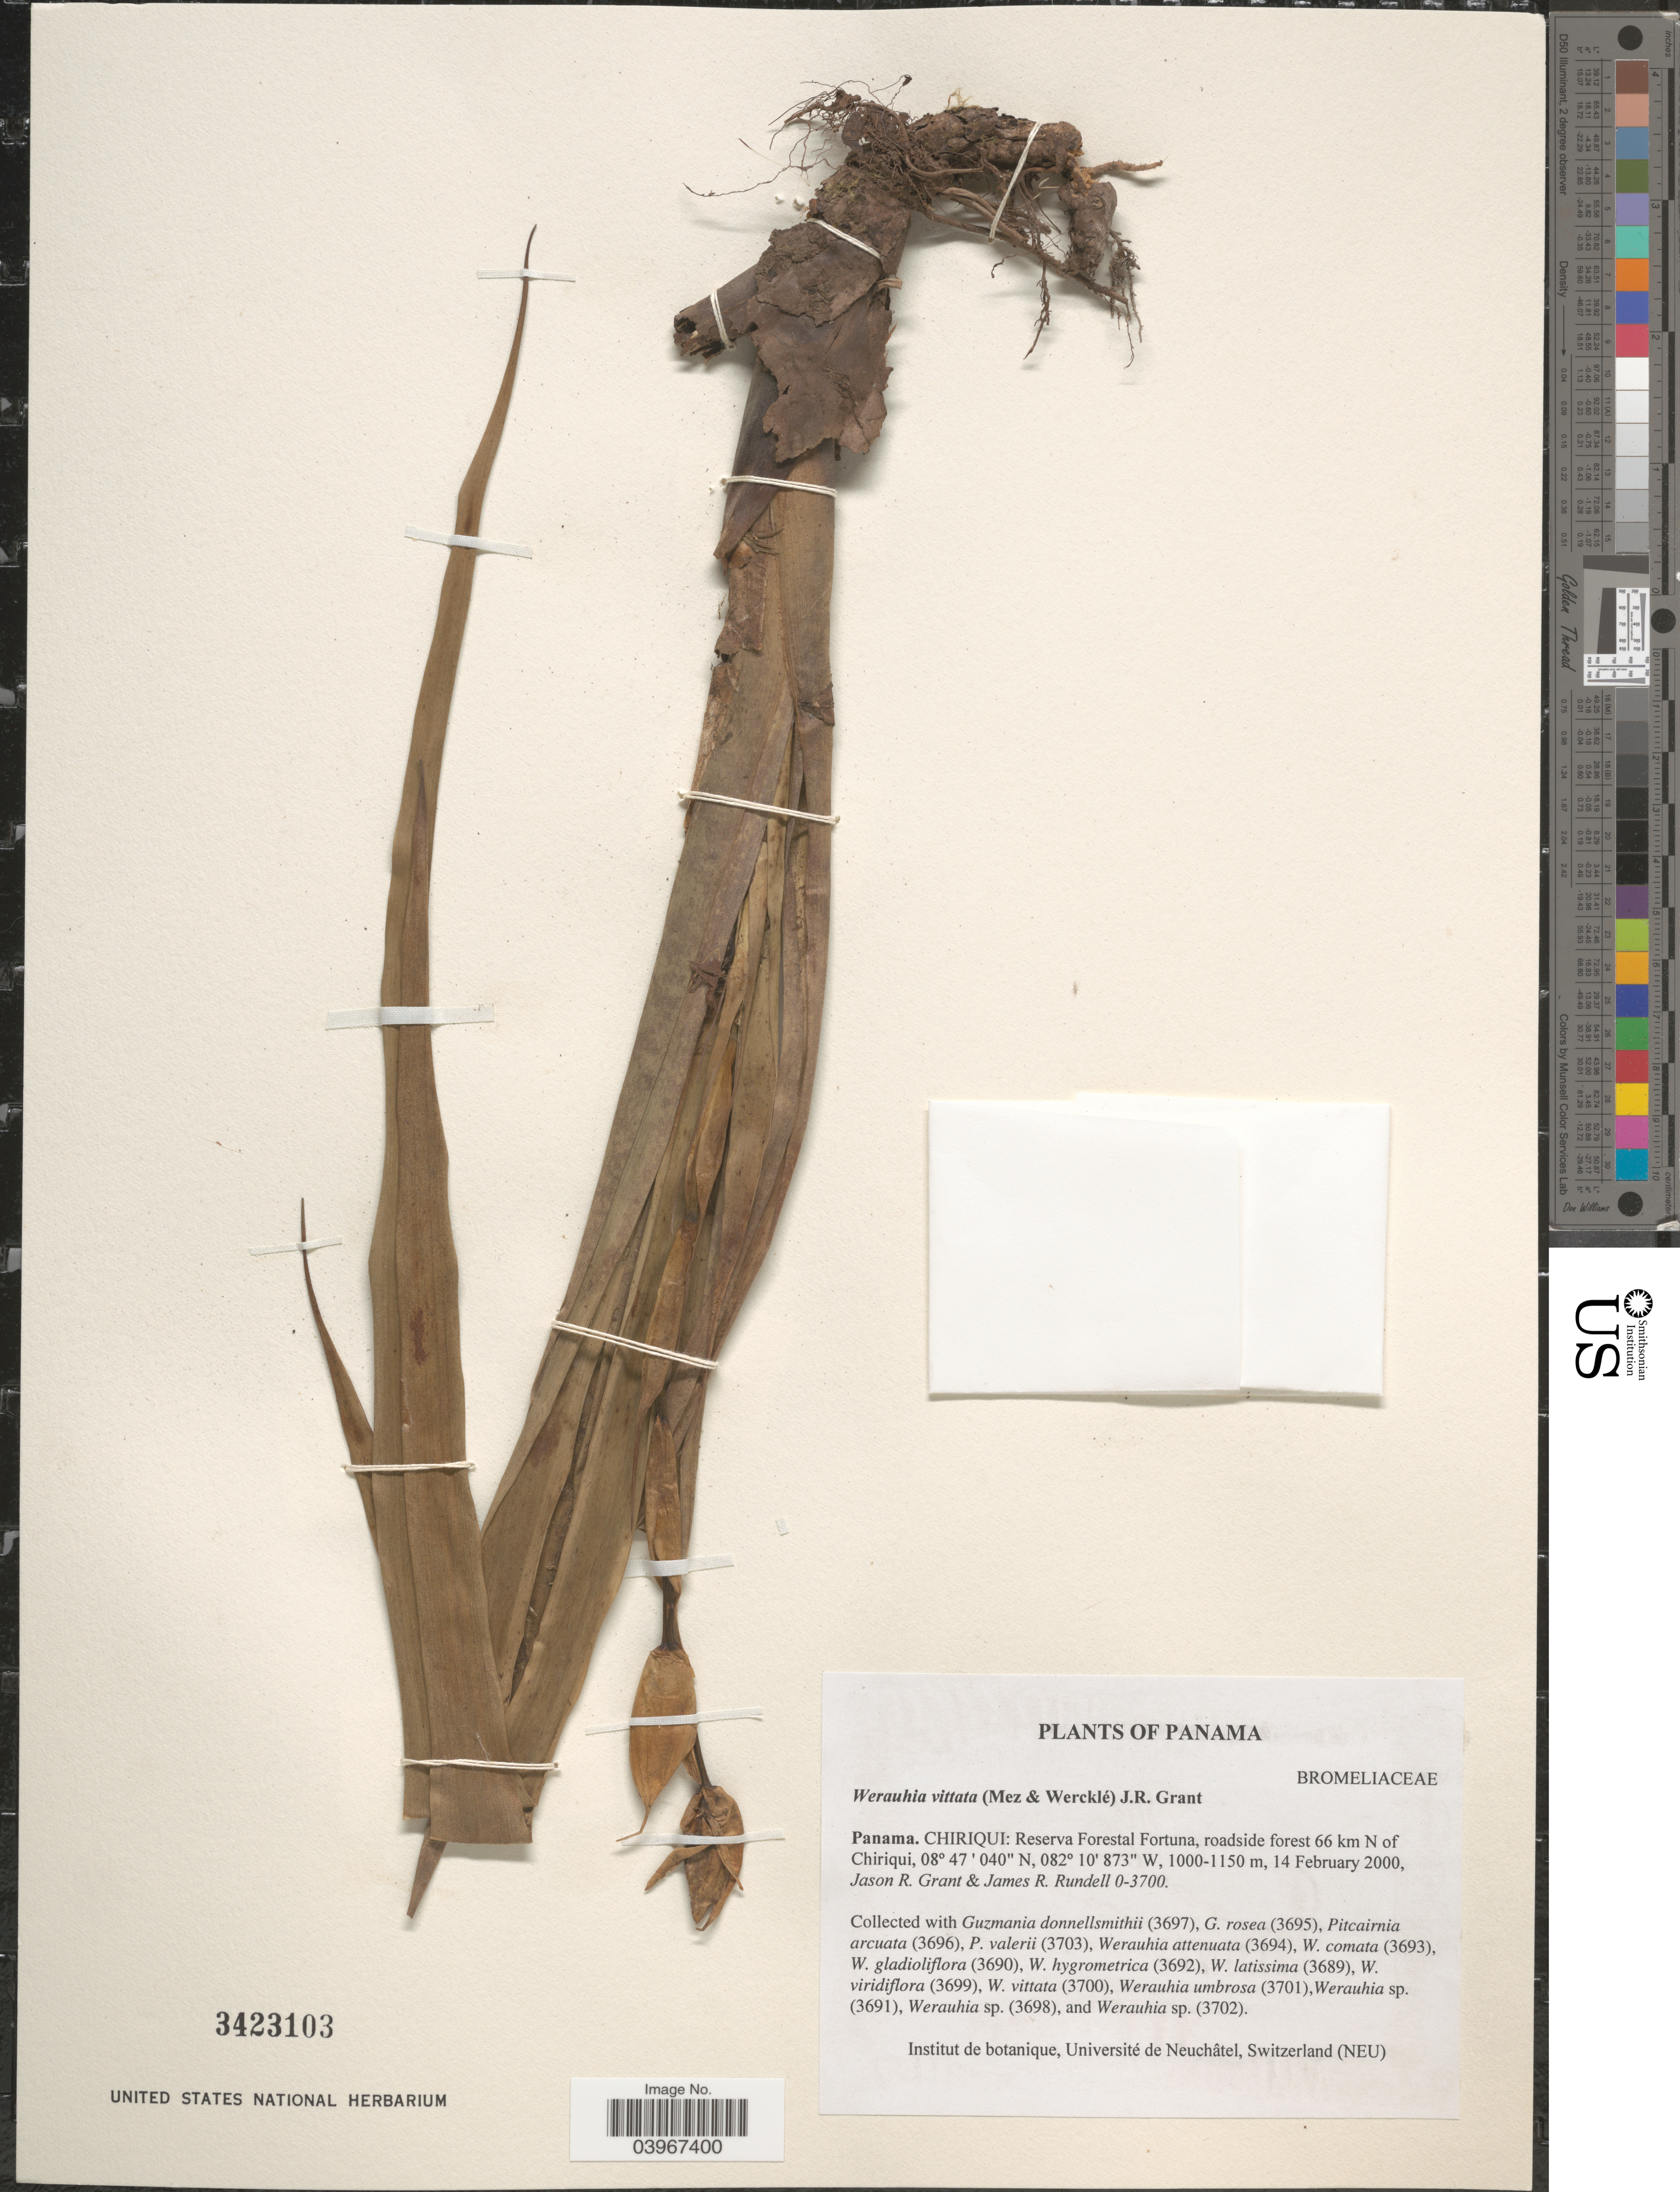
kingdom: Plantae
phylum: Tracheophyta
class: Liliopsida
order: Poales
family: Bromeliaceae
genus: Werauhia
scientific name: Werauhia vittata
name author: (Mez & Wercklé) J.R. Grant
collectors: J. R. Grant & J. R. Rundell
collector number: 0-3700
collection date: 2000-02-14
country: Panama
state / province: Chiriqui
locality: Reserva Forestal Fortuna, roadside forest 66 km N of Chiriqui.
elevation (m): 1000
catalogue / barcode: US 3423103